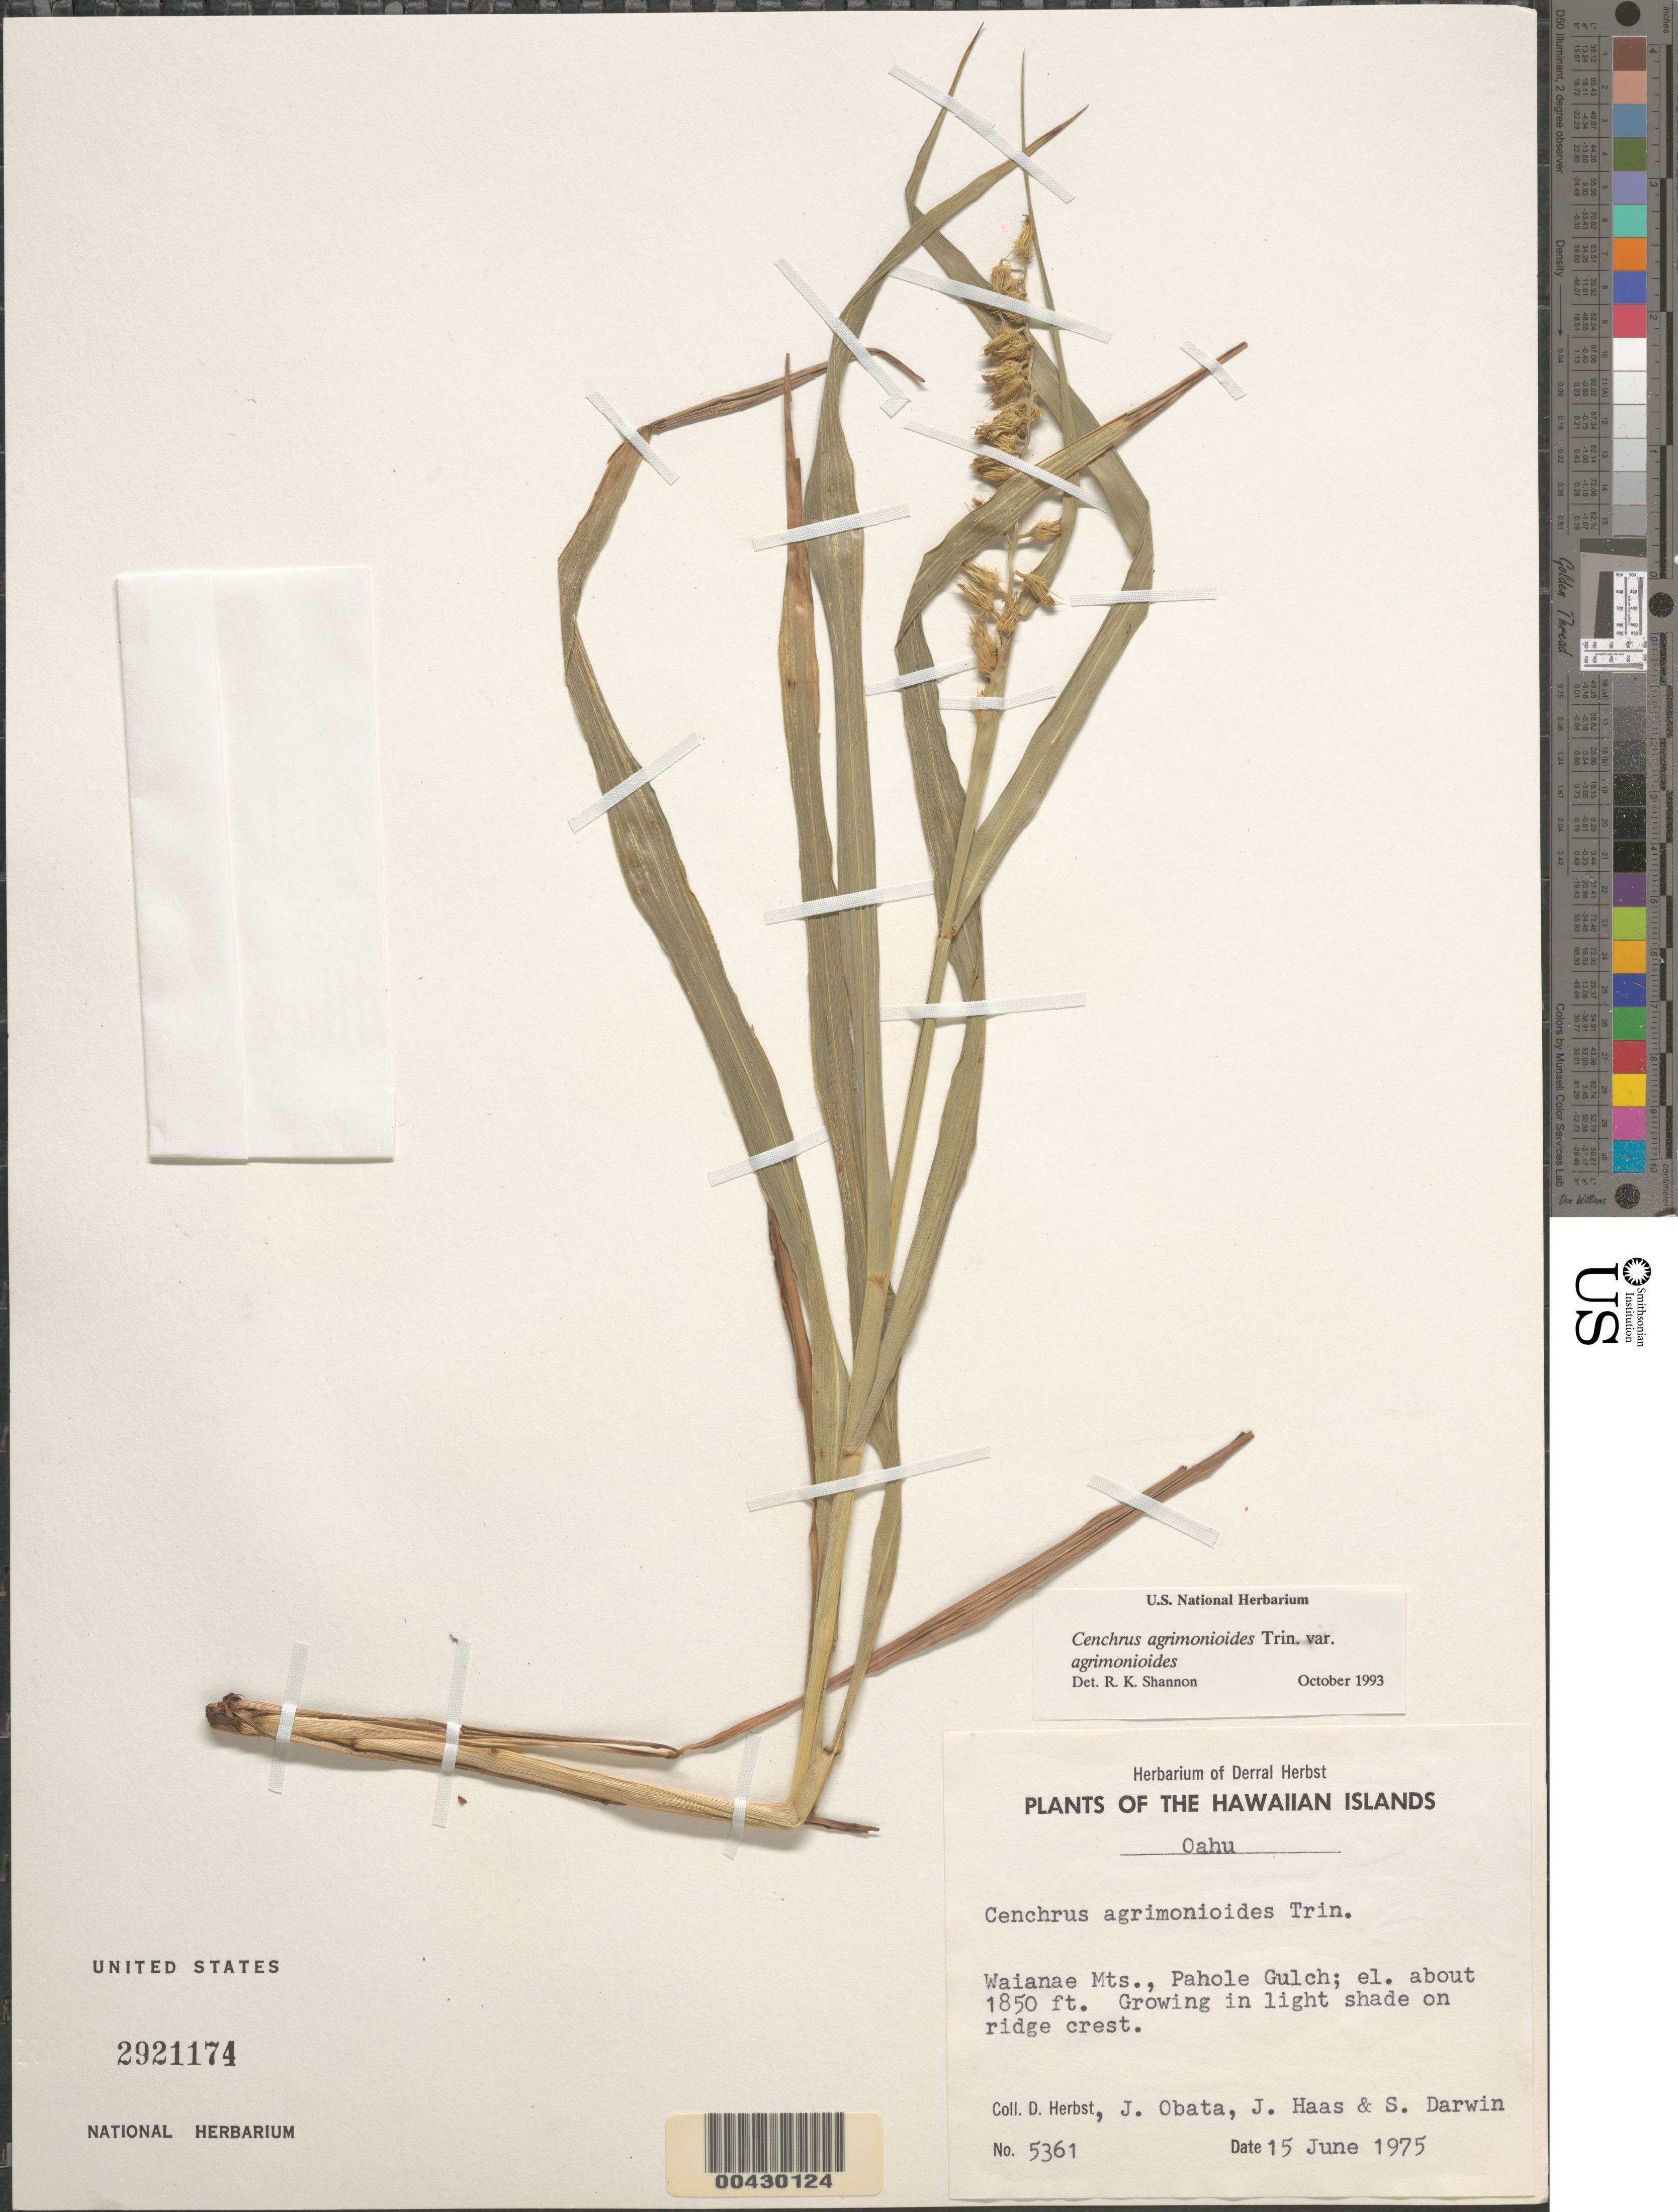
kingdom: Plantae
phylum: Tracheophyta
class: Liliopsida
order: Poales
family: Poaceae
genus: Cenchrus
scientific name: Cenchrus agrimonioides var. agrimonioides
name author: Trin.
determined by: Shannon, R. K., (UNITED STATES)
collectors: D. R. Herbst, J. Obata, J. Haas & S. Darwin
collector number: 5361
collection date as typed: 15 Jun 1975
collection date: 1975-06-15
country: United States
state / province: Hawaii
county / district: Honolulu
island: Oahu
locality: Waianae Mountains, Pahole Gulch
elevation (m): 564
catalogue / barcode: US 2921174